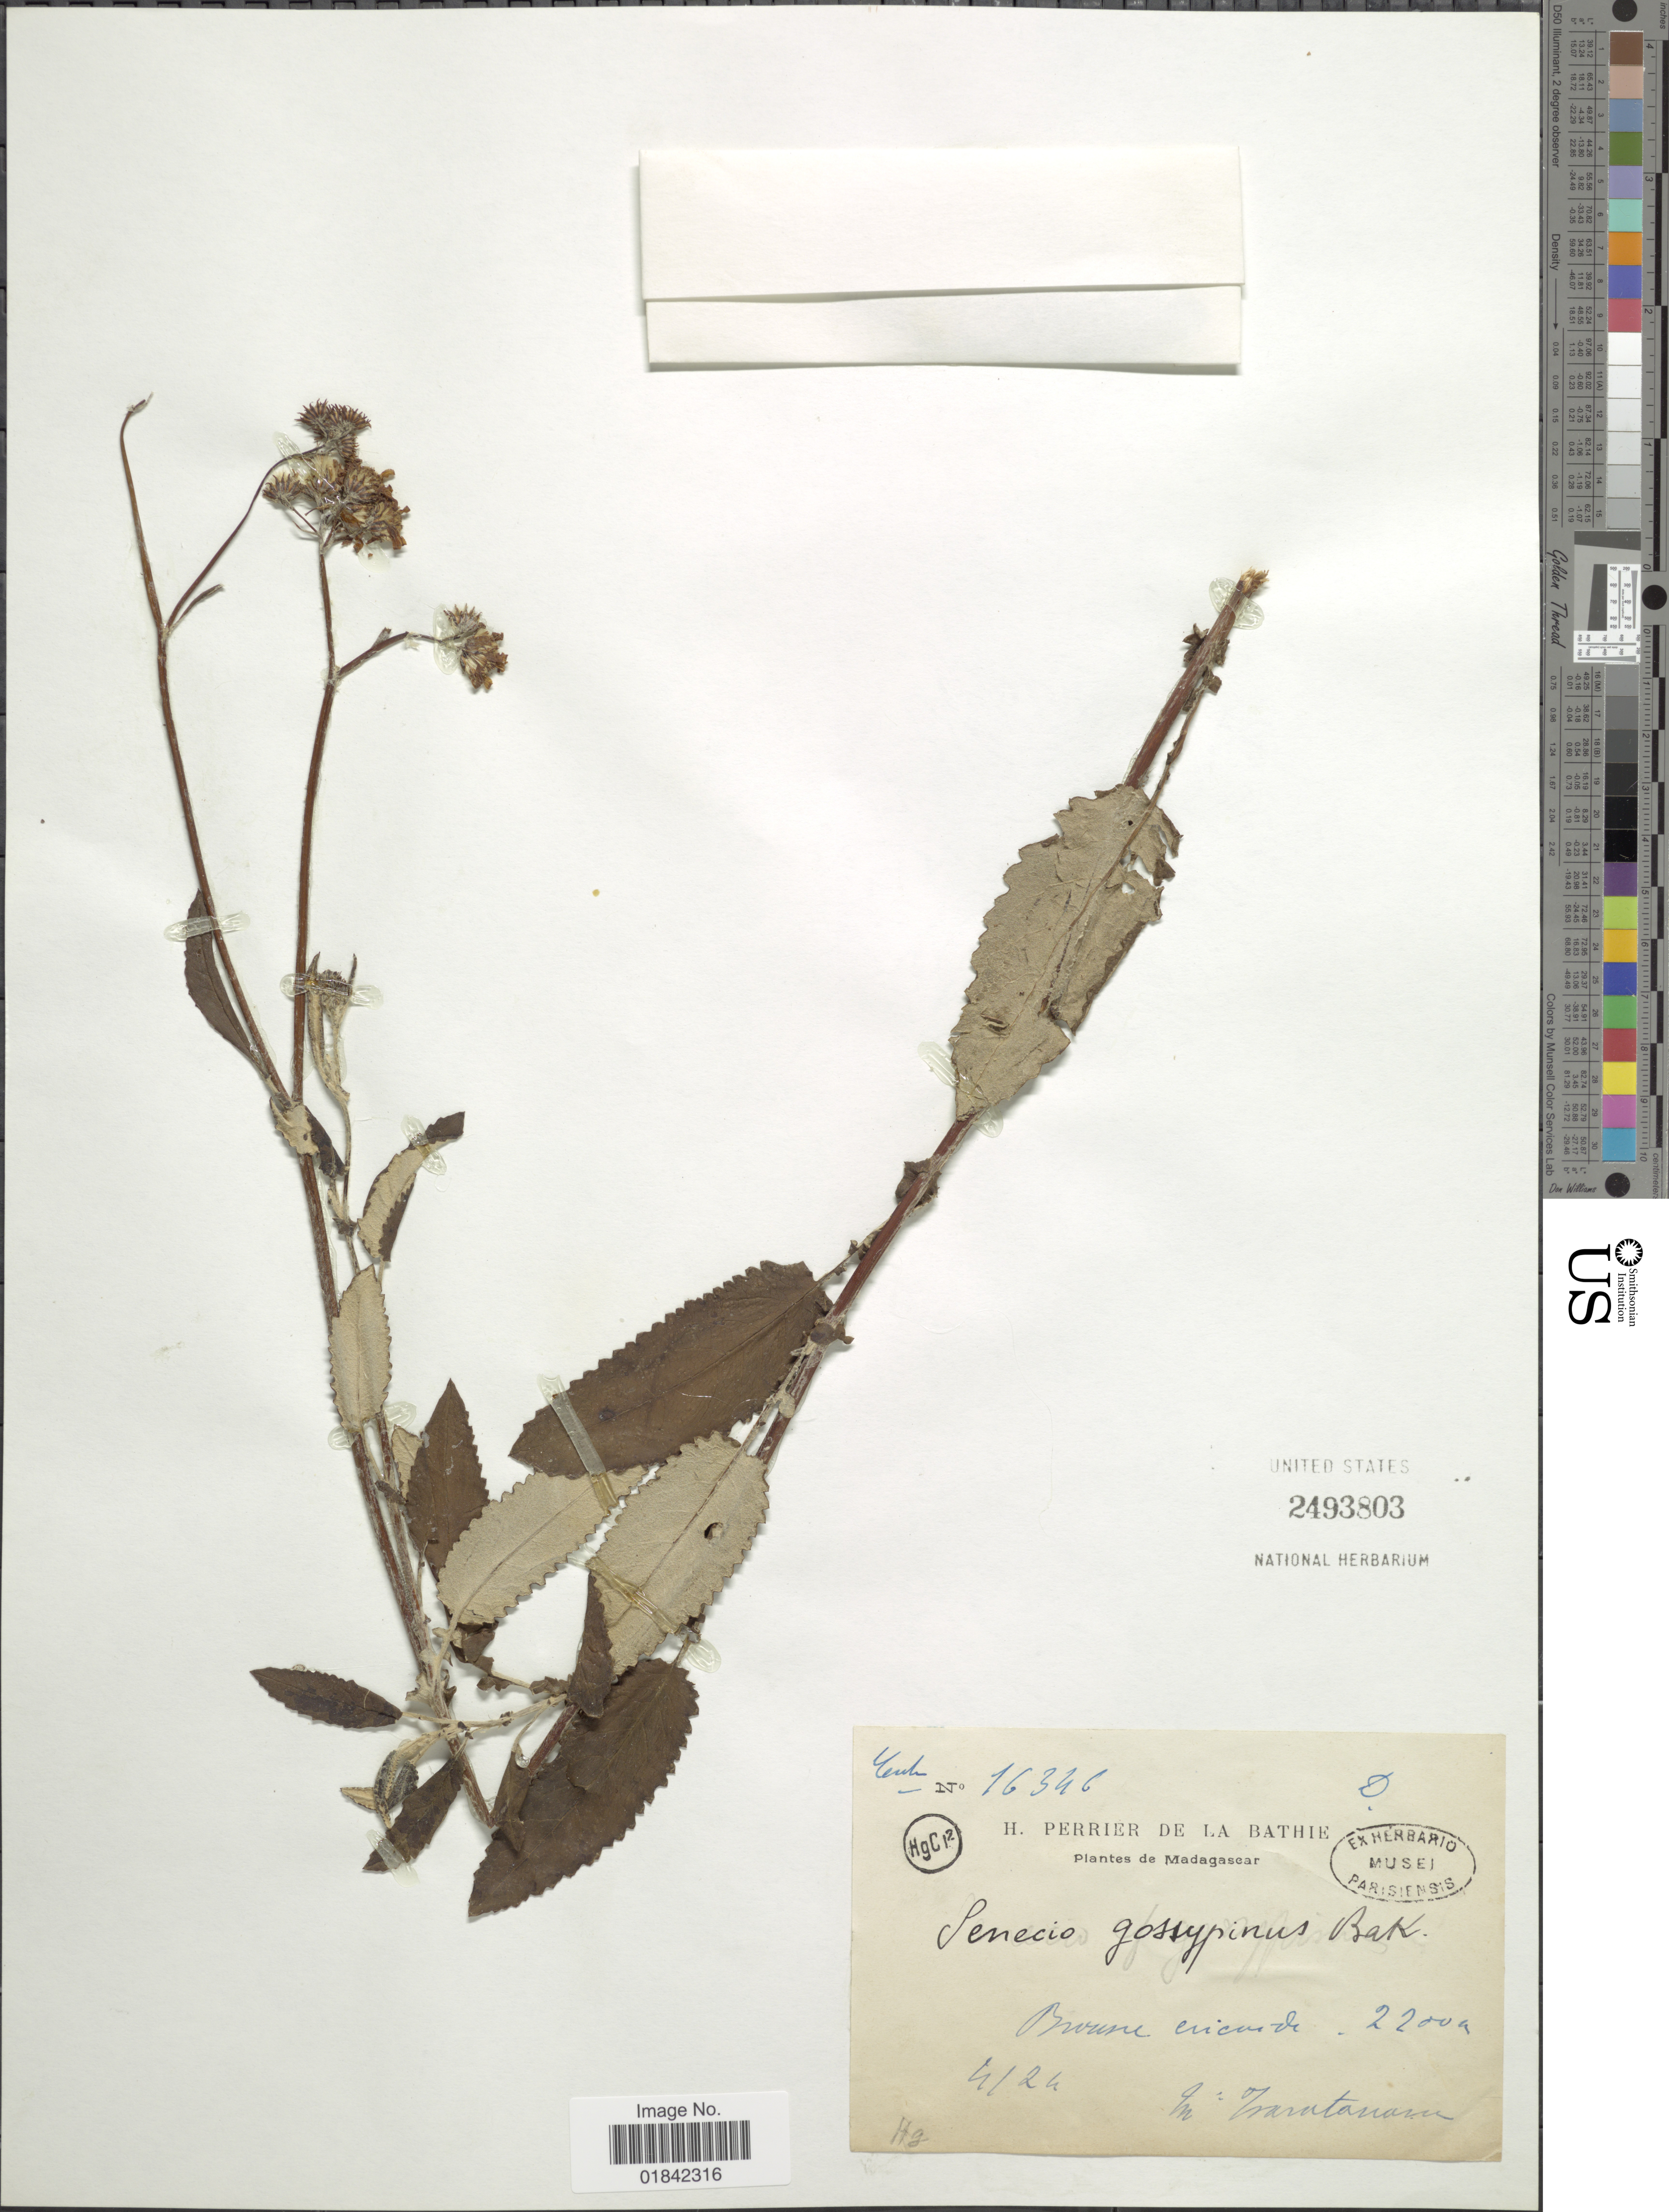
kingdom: Plantae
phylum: Tracheophyta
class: Magnoliopsida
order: Asterales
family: Asteraceae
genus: Senecio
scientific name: Senecio gossypinus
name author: Baker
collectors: H. Perrier de la Bâthie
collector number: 16346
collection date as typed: Transcribed d/m/y: /4/24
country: Madagascar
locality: Tsaratanana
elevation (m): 2200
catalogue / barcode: US 2493803